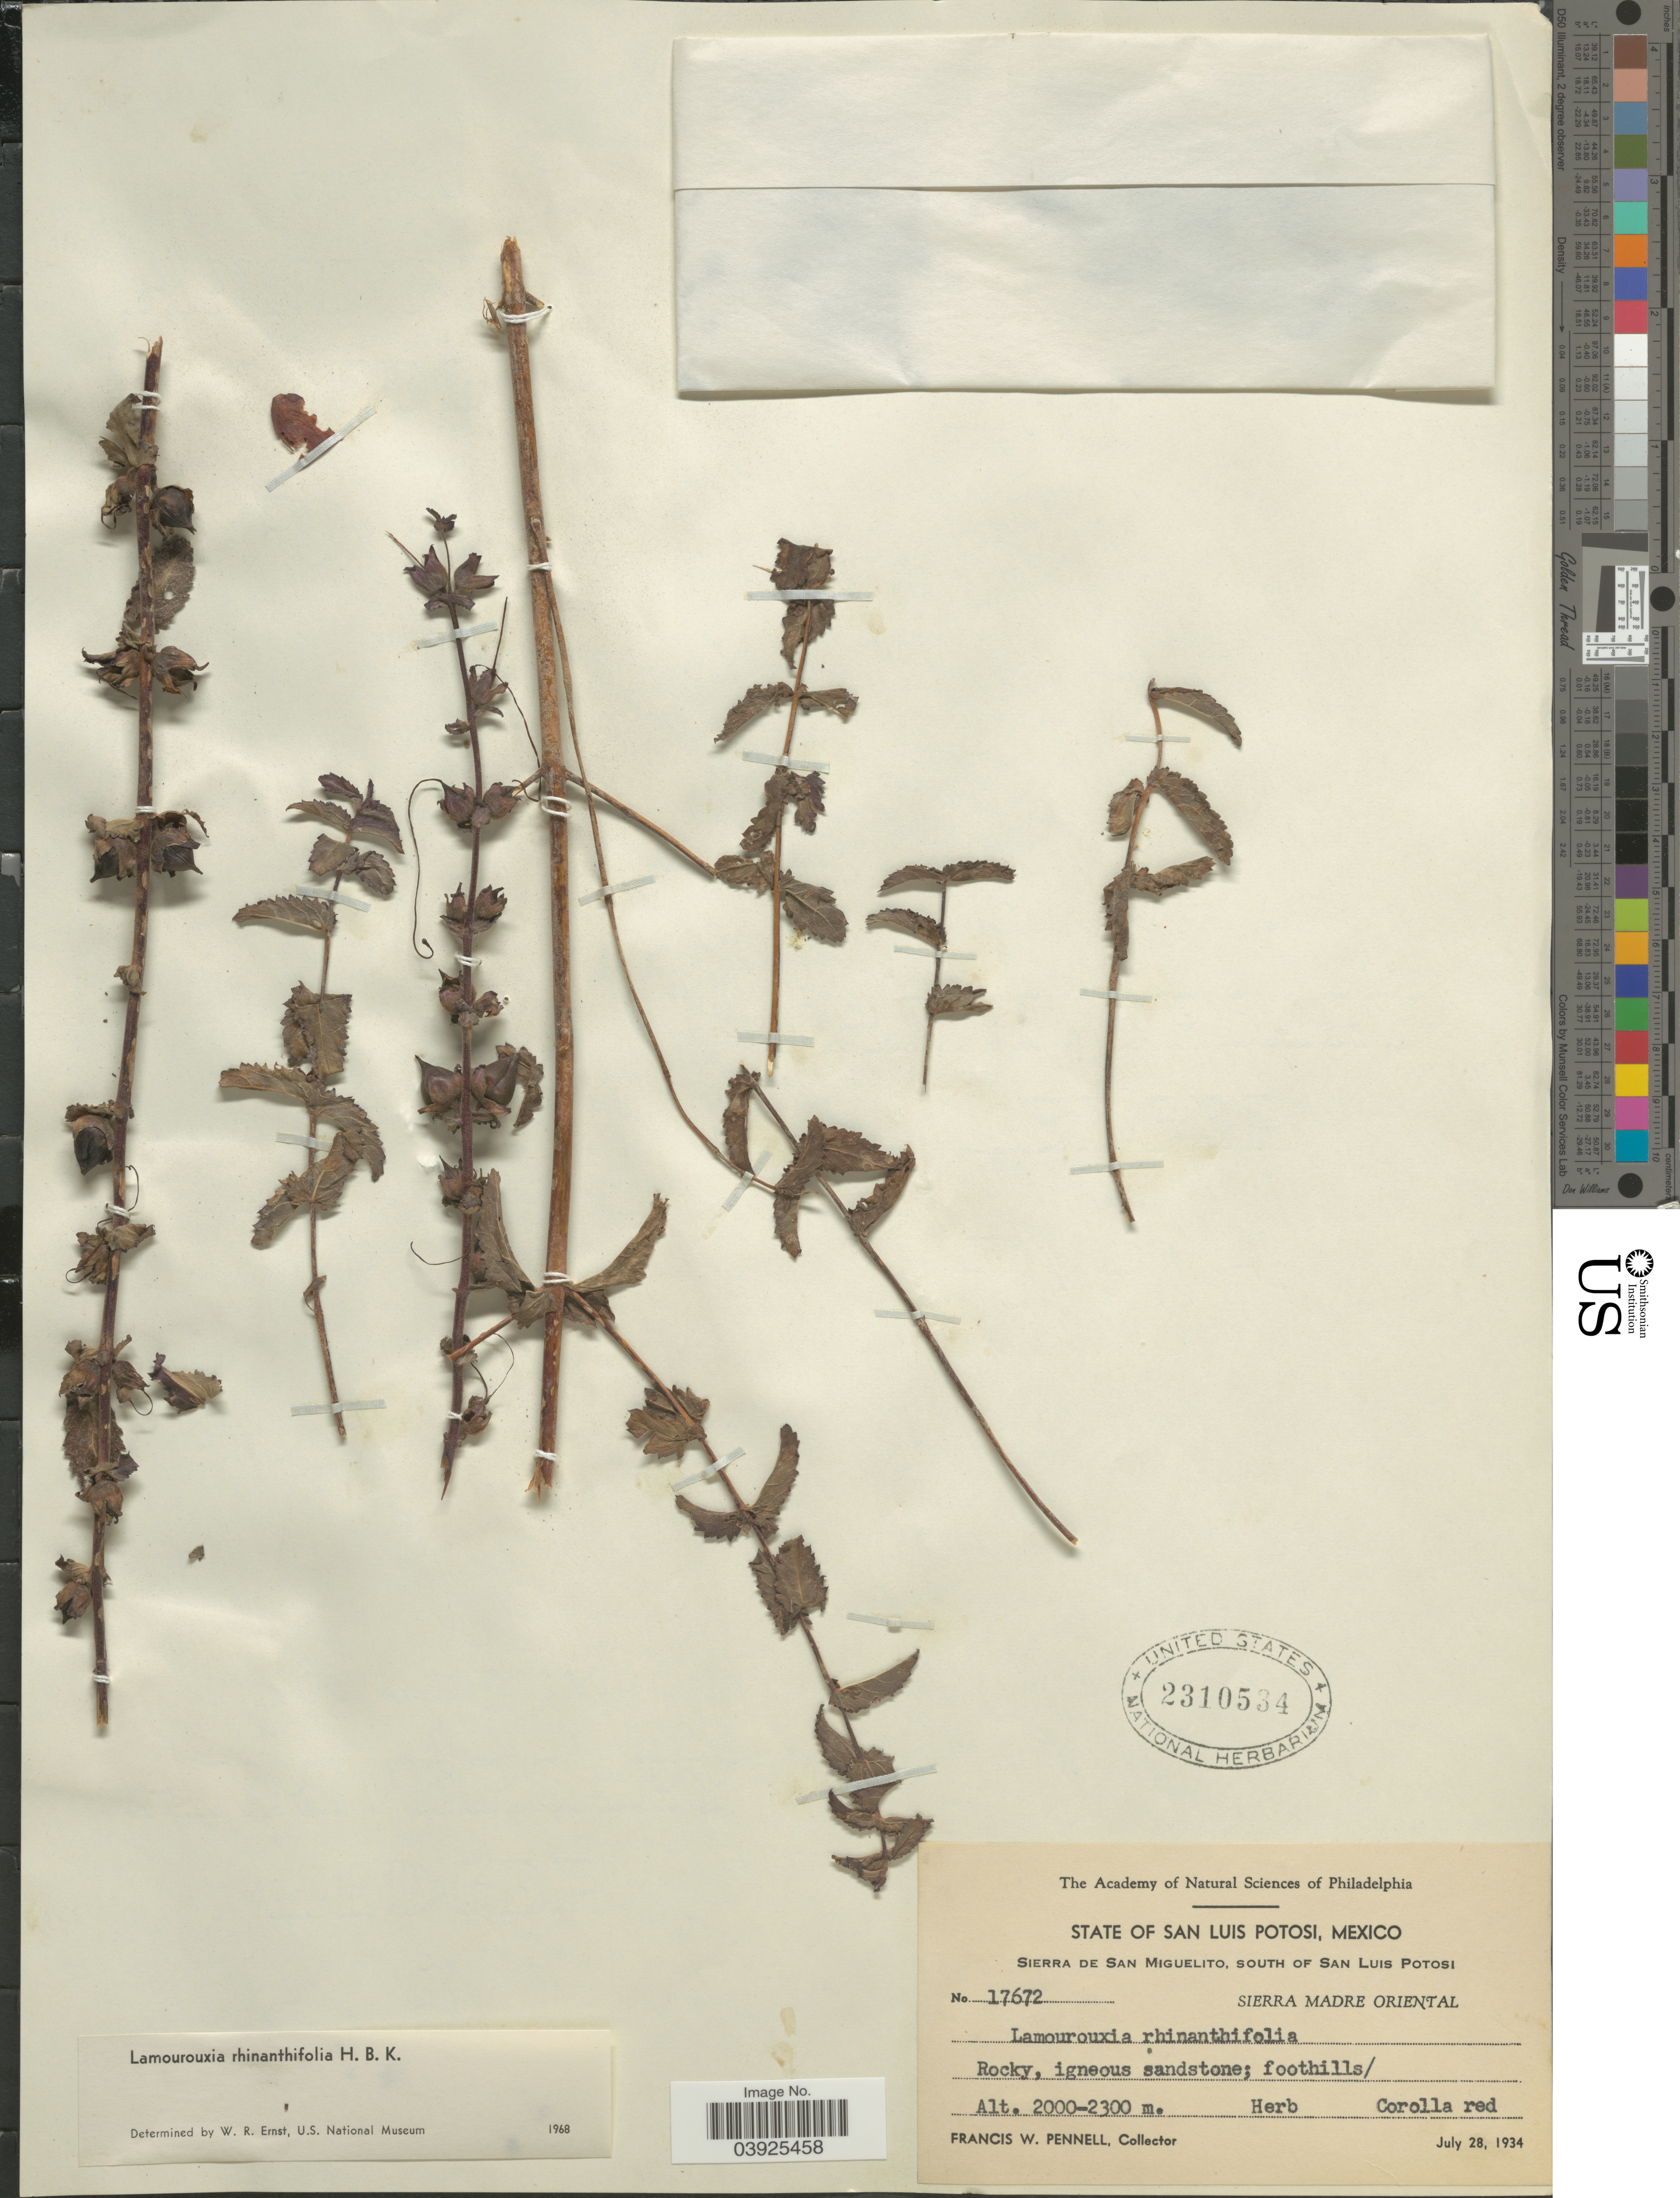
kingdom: Plantae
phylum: Tracheophyta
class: Magnoliopsida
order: Lamiales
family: Orobanchaceae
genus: Lamourouxia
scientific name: Lamourouxia rhinanthifolia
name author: Kunth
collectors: F. W. Pennell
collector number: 17672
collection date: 1934-07-28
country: Mexico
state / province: San Luis Potosí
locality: Sierra de San Miguelito, south of San Luis Potosi. Sierra Madre Oriental.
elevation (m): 2000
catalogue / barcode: US 2310534